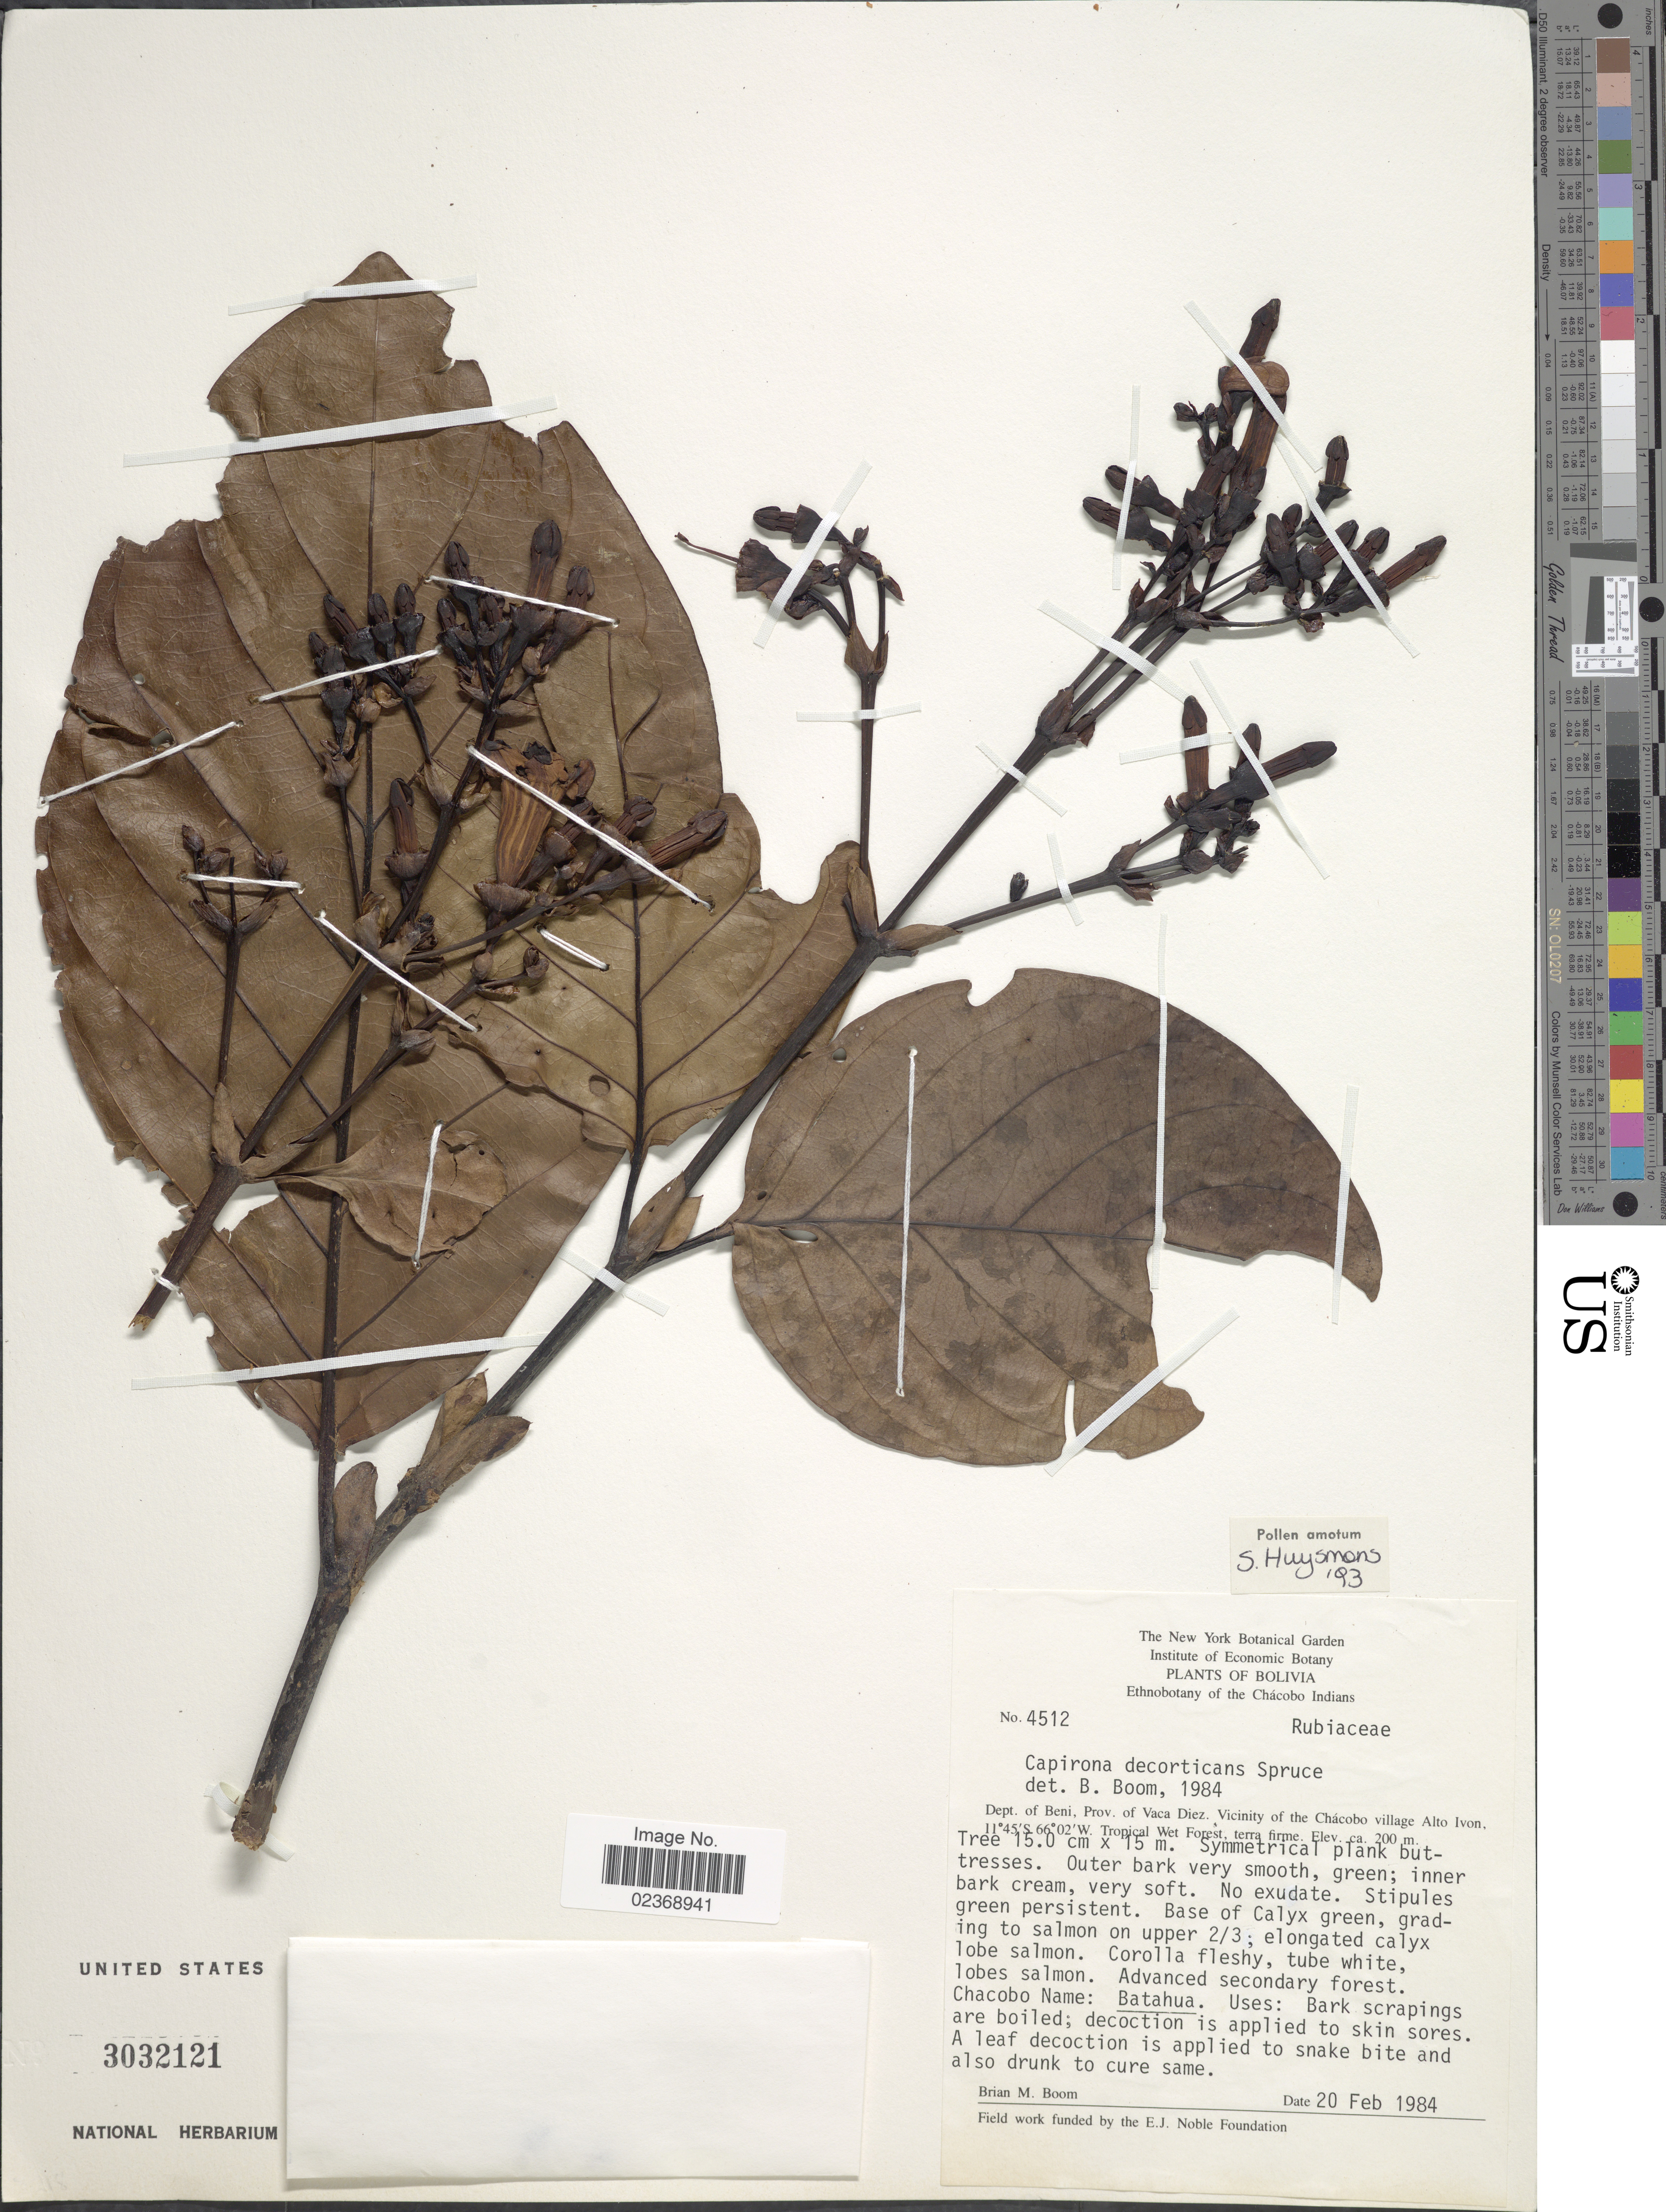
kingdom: Plantae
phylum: Tracheophyta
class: Magnoliopsida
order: Gentianales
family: Rubiaceae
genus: Capirona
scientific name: Capirona decorticans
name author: Spruce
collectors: B. M. Boom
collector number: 4512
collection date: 1984-02-20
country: Bolivia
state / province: Beni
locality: Chacobo Indians. Prov. of Vaca Diez, Vicinity of the Chacobo village Alto Ivon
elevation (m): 200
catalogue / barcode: US 3032121